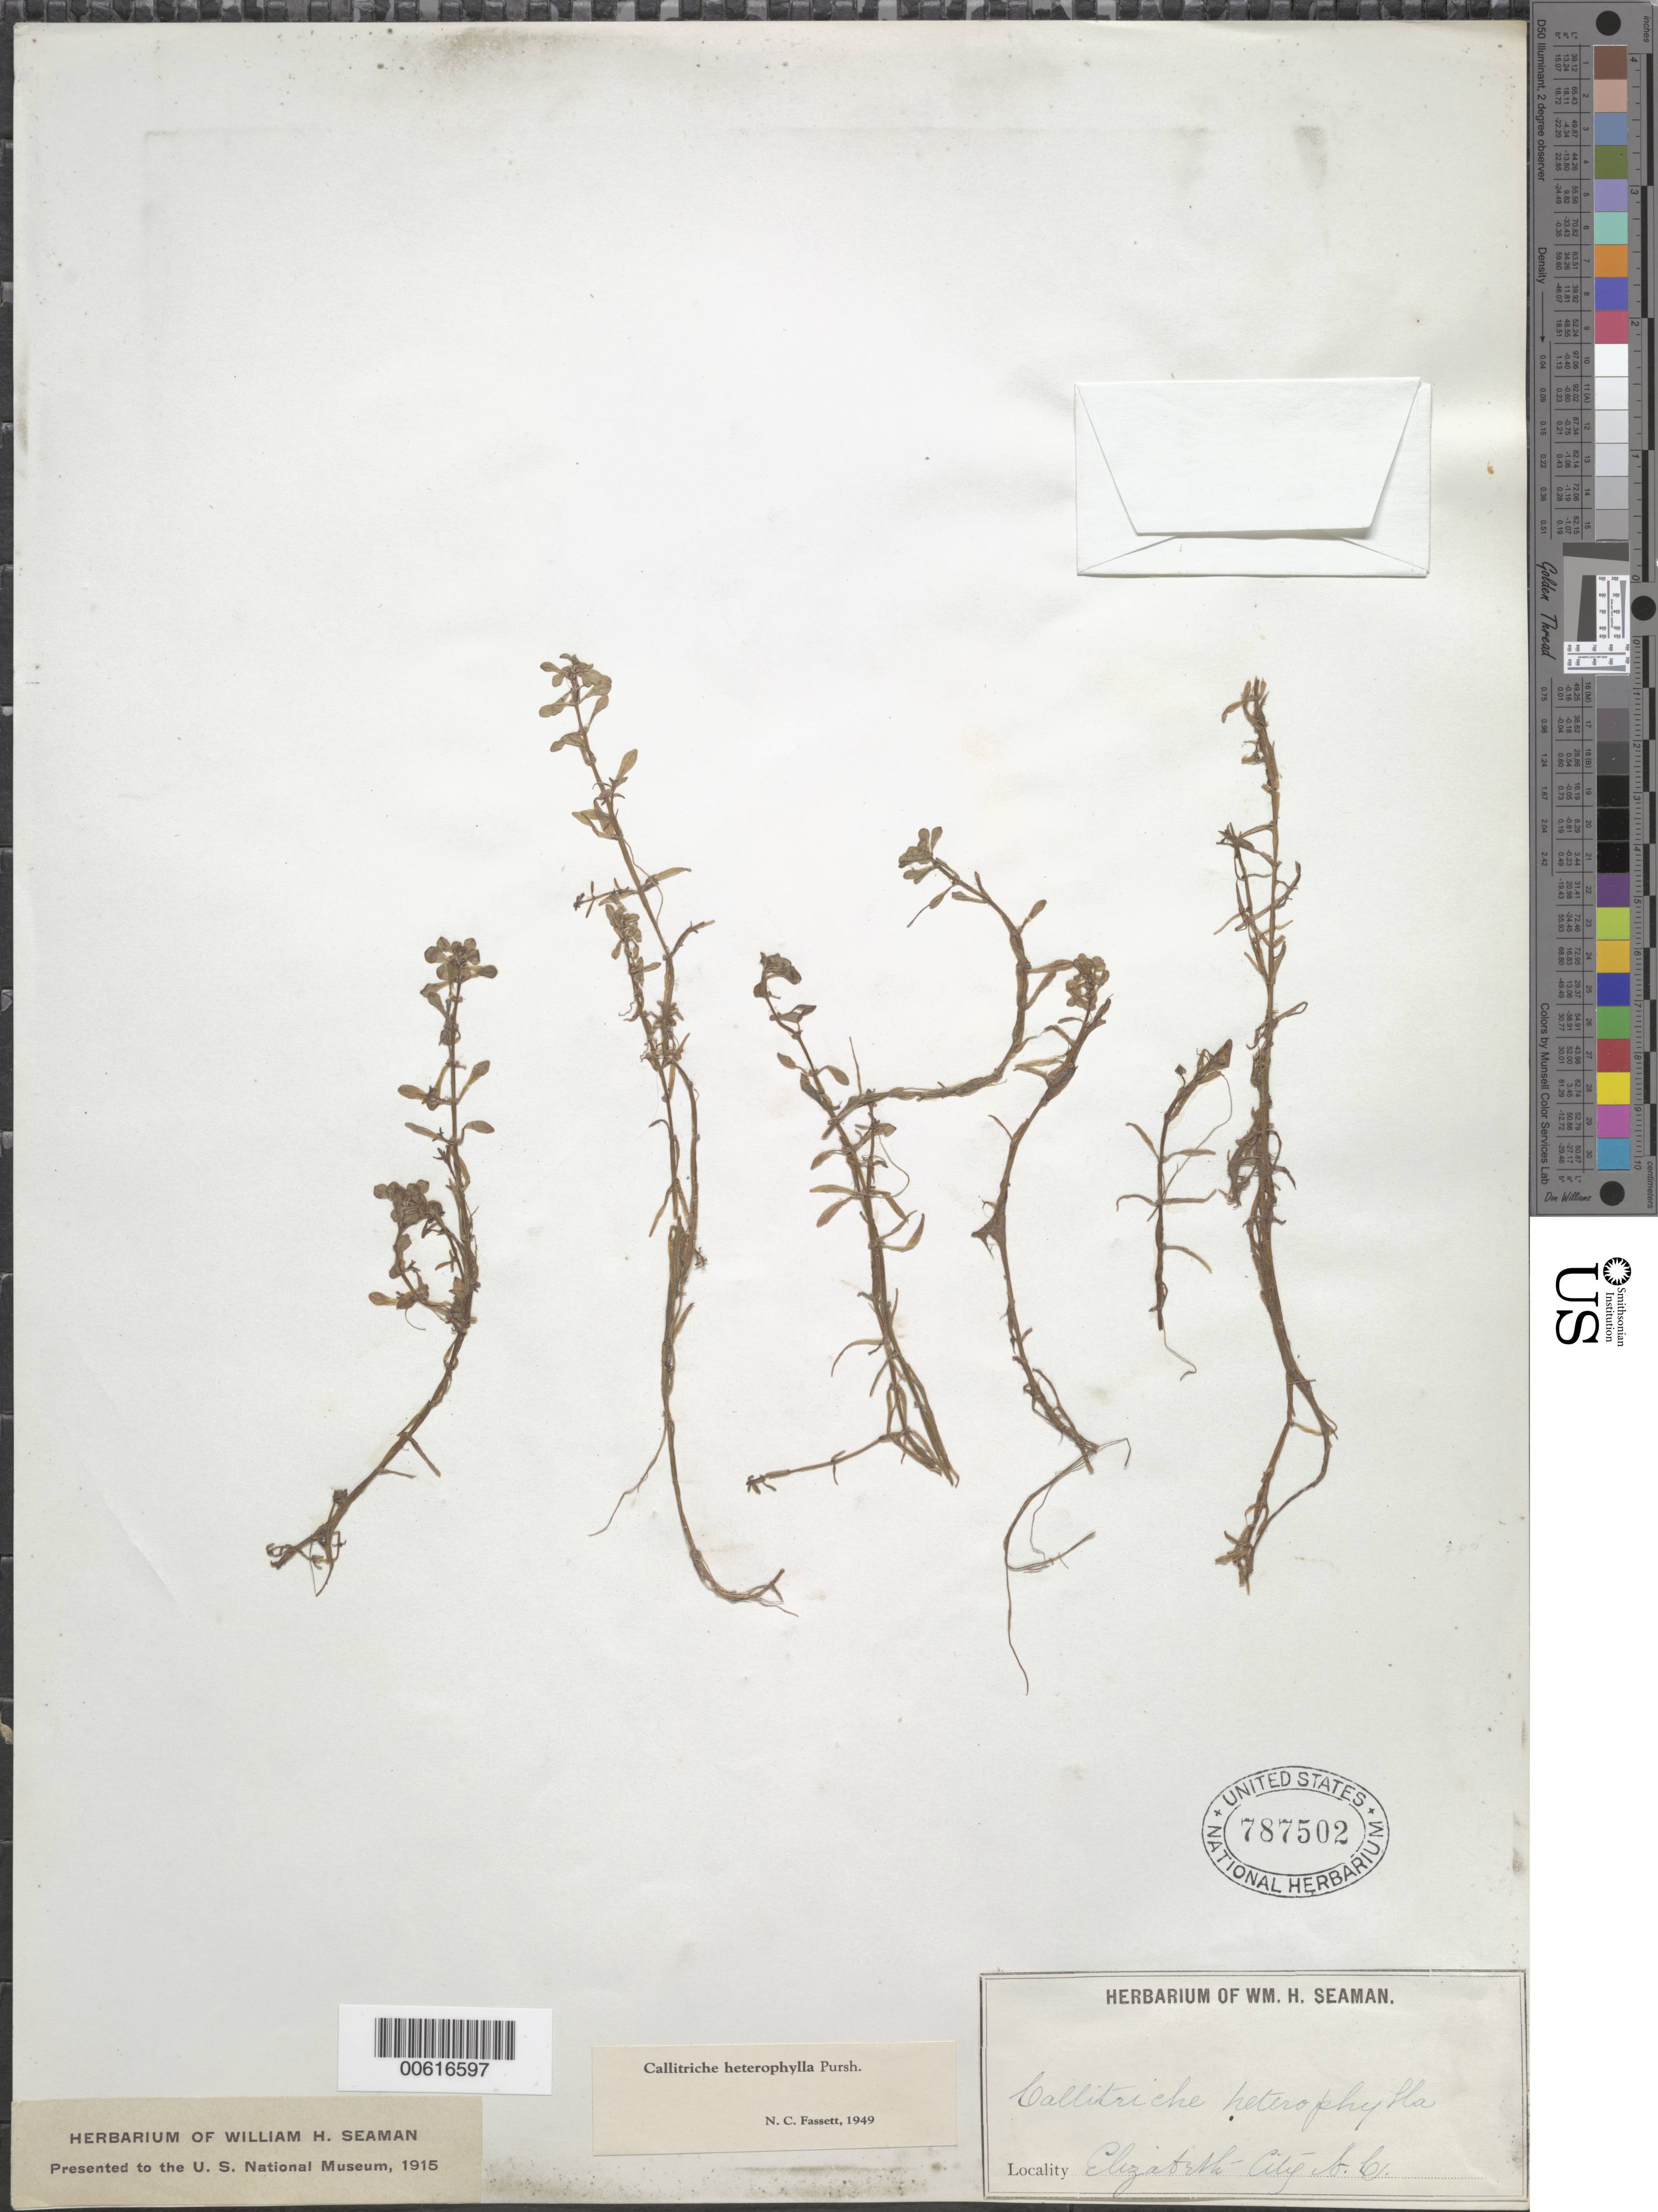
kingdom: Plantae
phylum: Tracheophyta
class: Magnoliopsida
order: Lamiales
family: Plantaginaceae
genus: Callitriche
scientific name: Callitriche heterophylla Pursh emend. Darby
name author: Pursh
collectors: W. Seaman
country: United States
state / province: South Carolina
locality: Elizabeth City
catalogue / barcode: US 787502